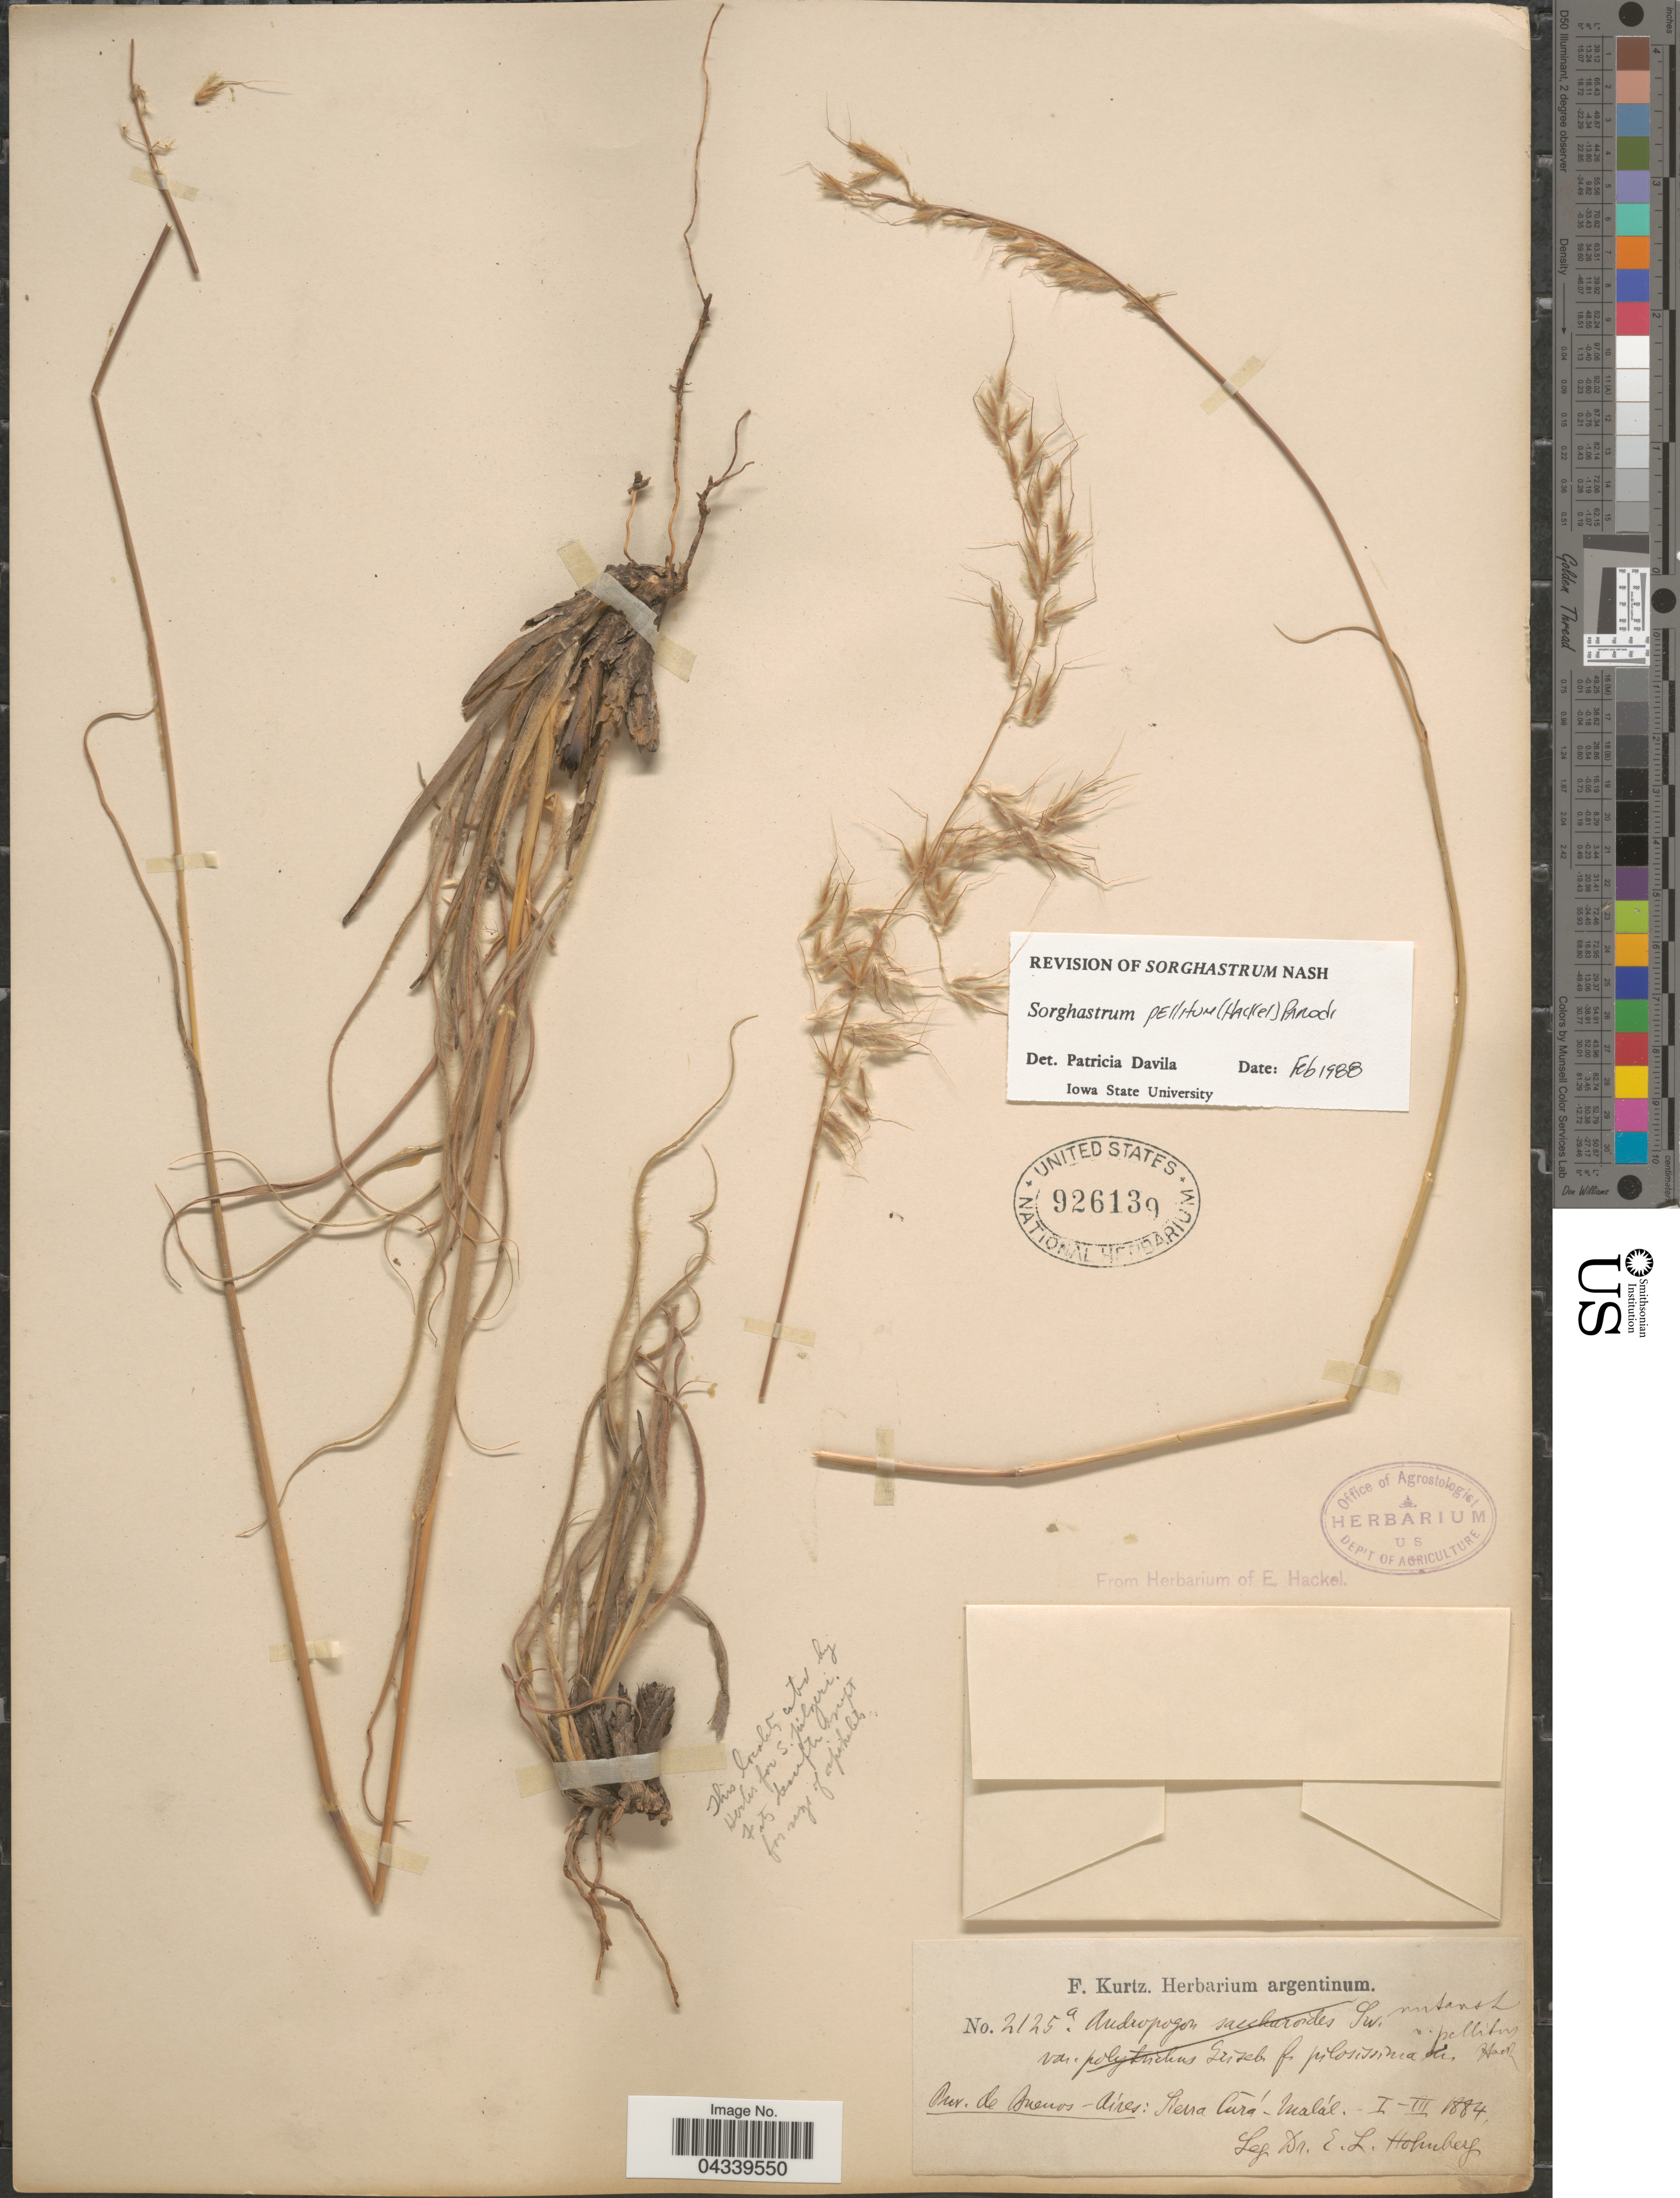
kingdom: Plantae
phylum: Tracheophyta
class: Liliopsida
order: Poales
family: Poaceae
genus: Sorghastrum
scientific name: Sorghastrum pellitum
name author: (Hack.) Parodi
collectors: E. L. Holmberg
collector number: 2125a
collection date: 1884-03-01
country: Argentina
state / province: Buenos Aires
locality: Sierra Curá-Malál.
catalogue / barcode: US 926139